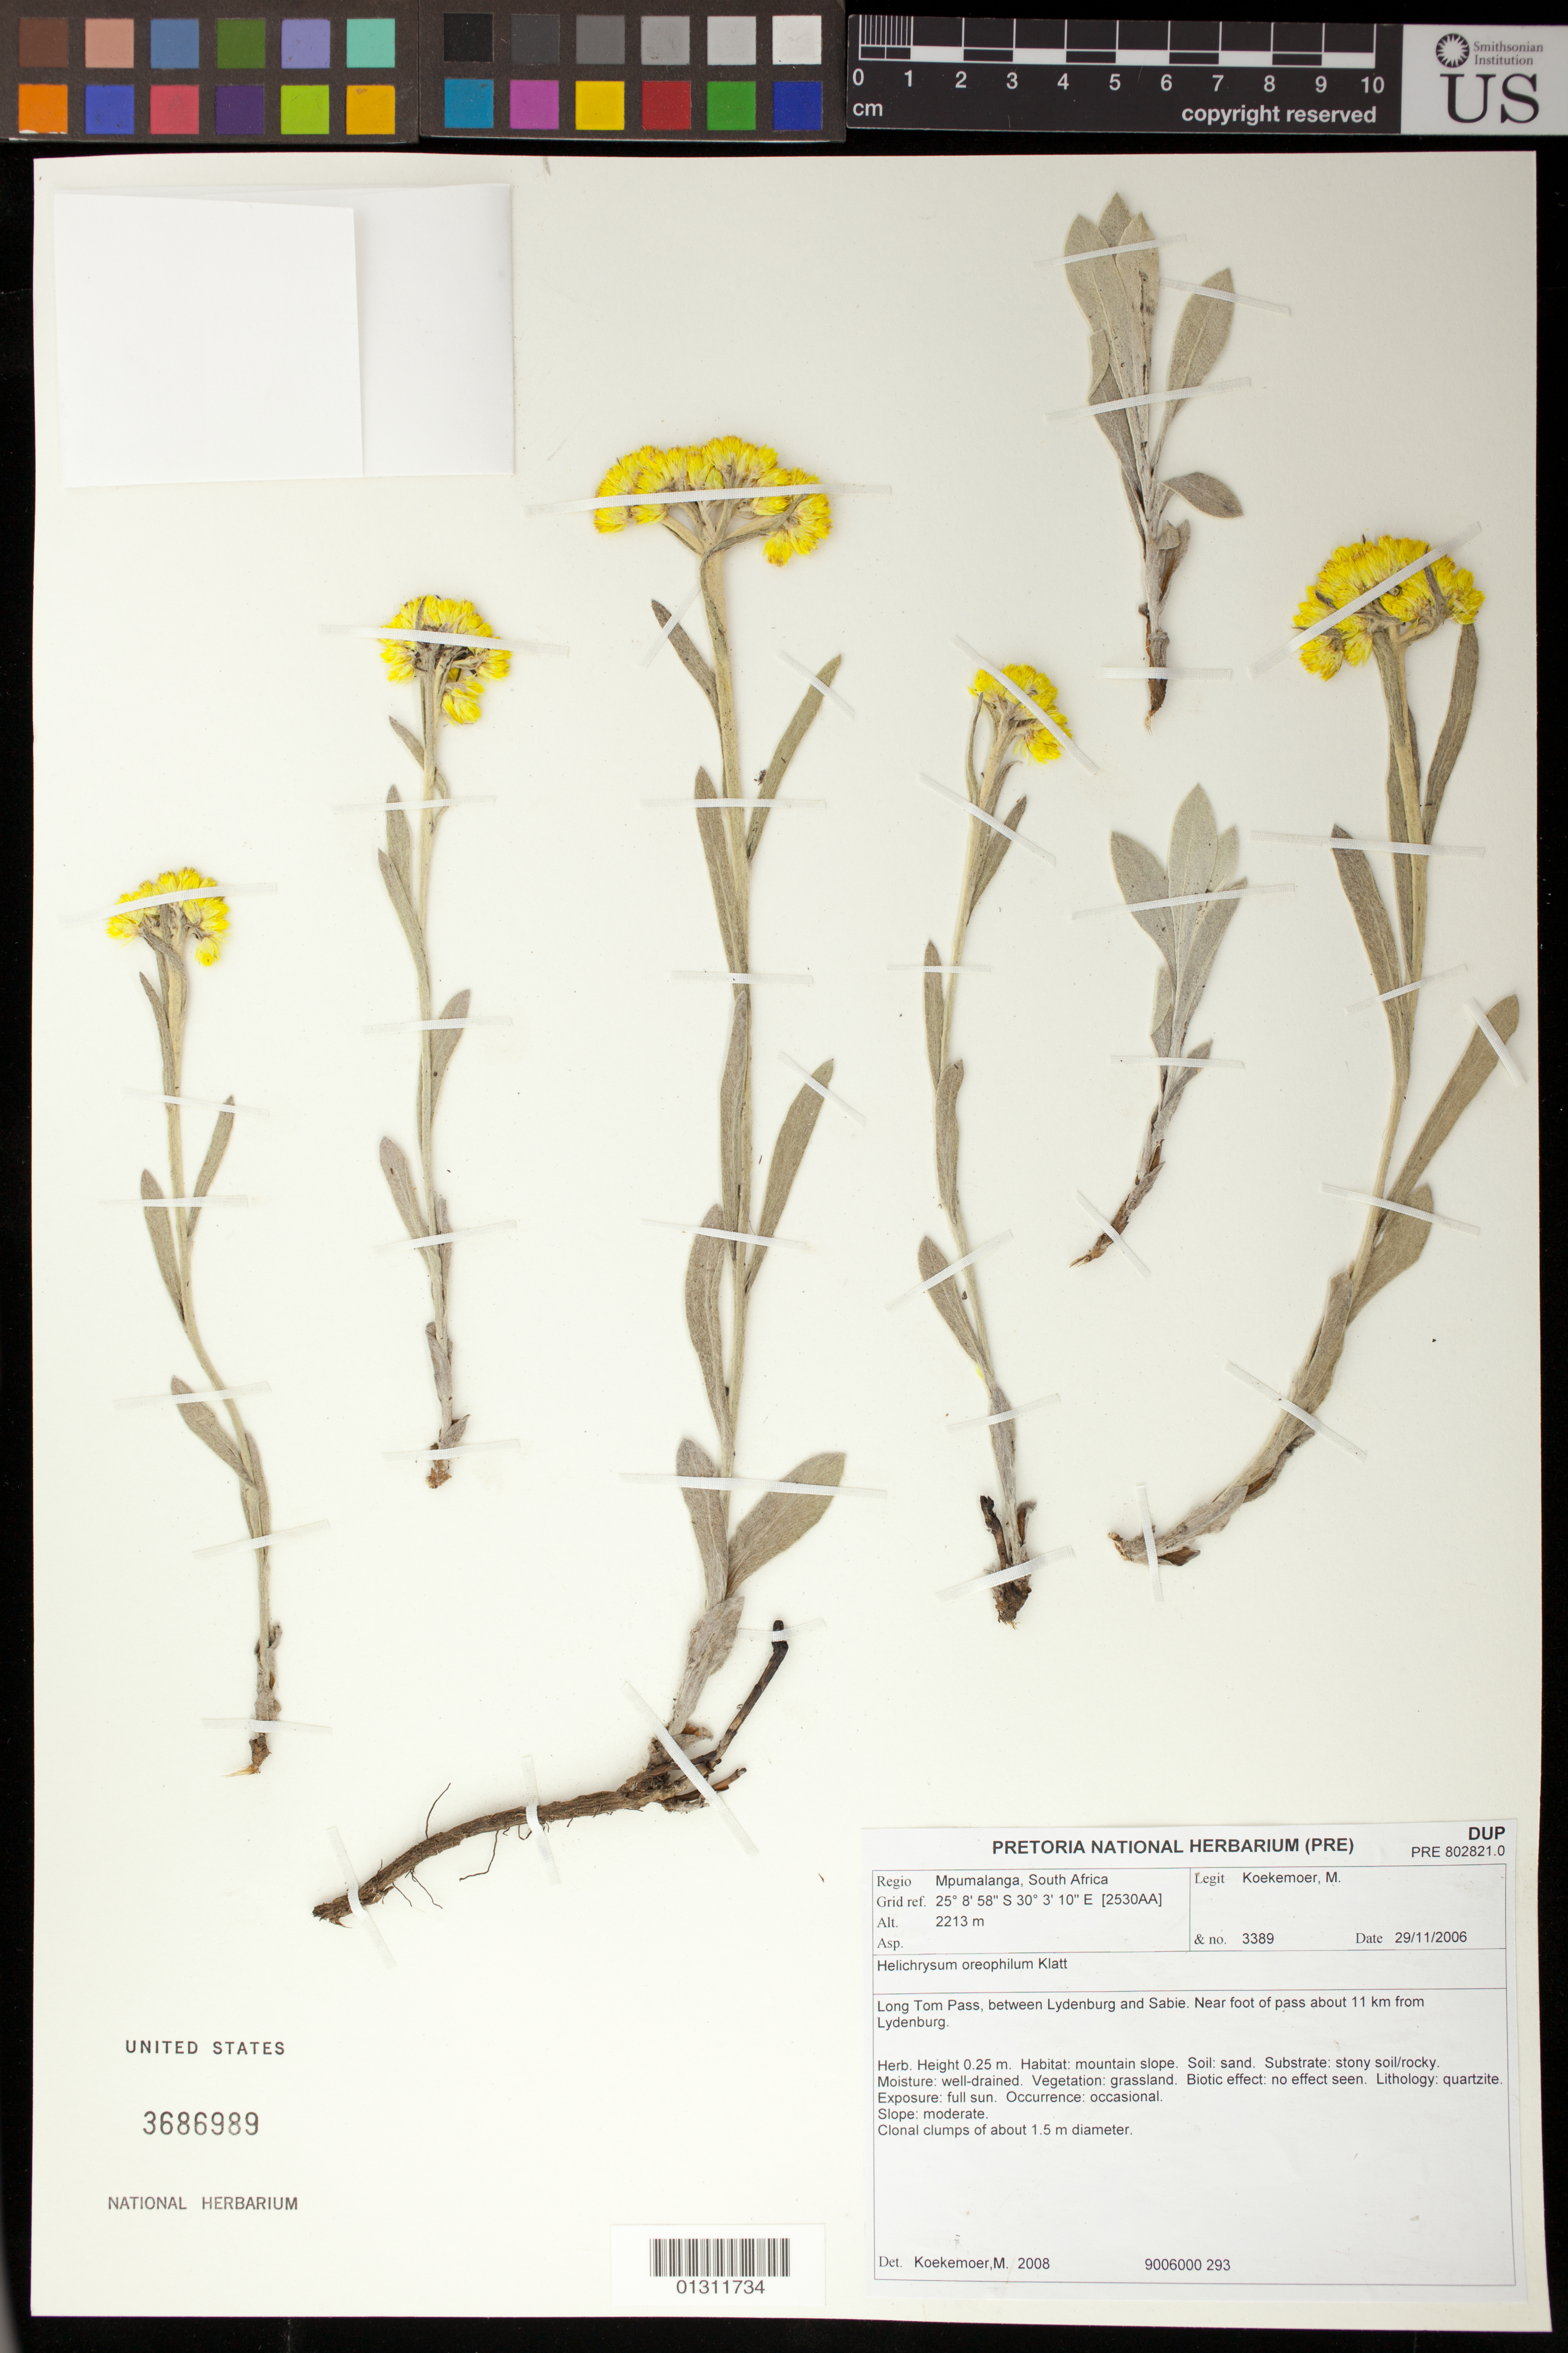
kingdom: Plantae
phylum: Tracheophyta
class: Magnoliopsida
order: Asterales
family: Asteraceae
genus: Helichrysum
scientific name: Helichrysum oreophilum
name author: Klatt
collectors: M. Koekemoer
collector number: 3389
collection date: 2006-11-29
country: South Africa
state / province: Mpumalanga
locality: Between Lydenburg and Sabie on Long Tom Pass; 11 km from Lydenburg.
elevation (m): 2213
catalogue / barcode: US 3686989